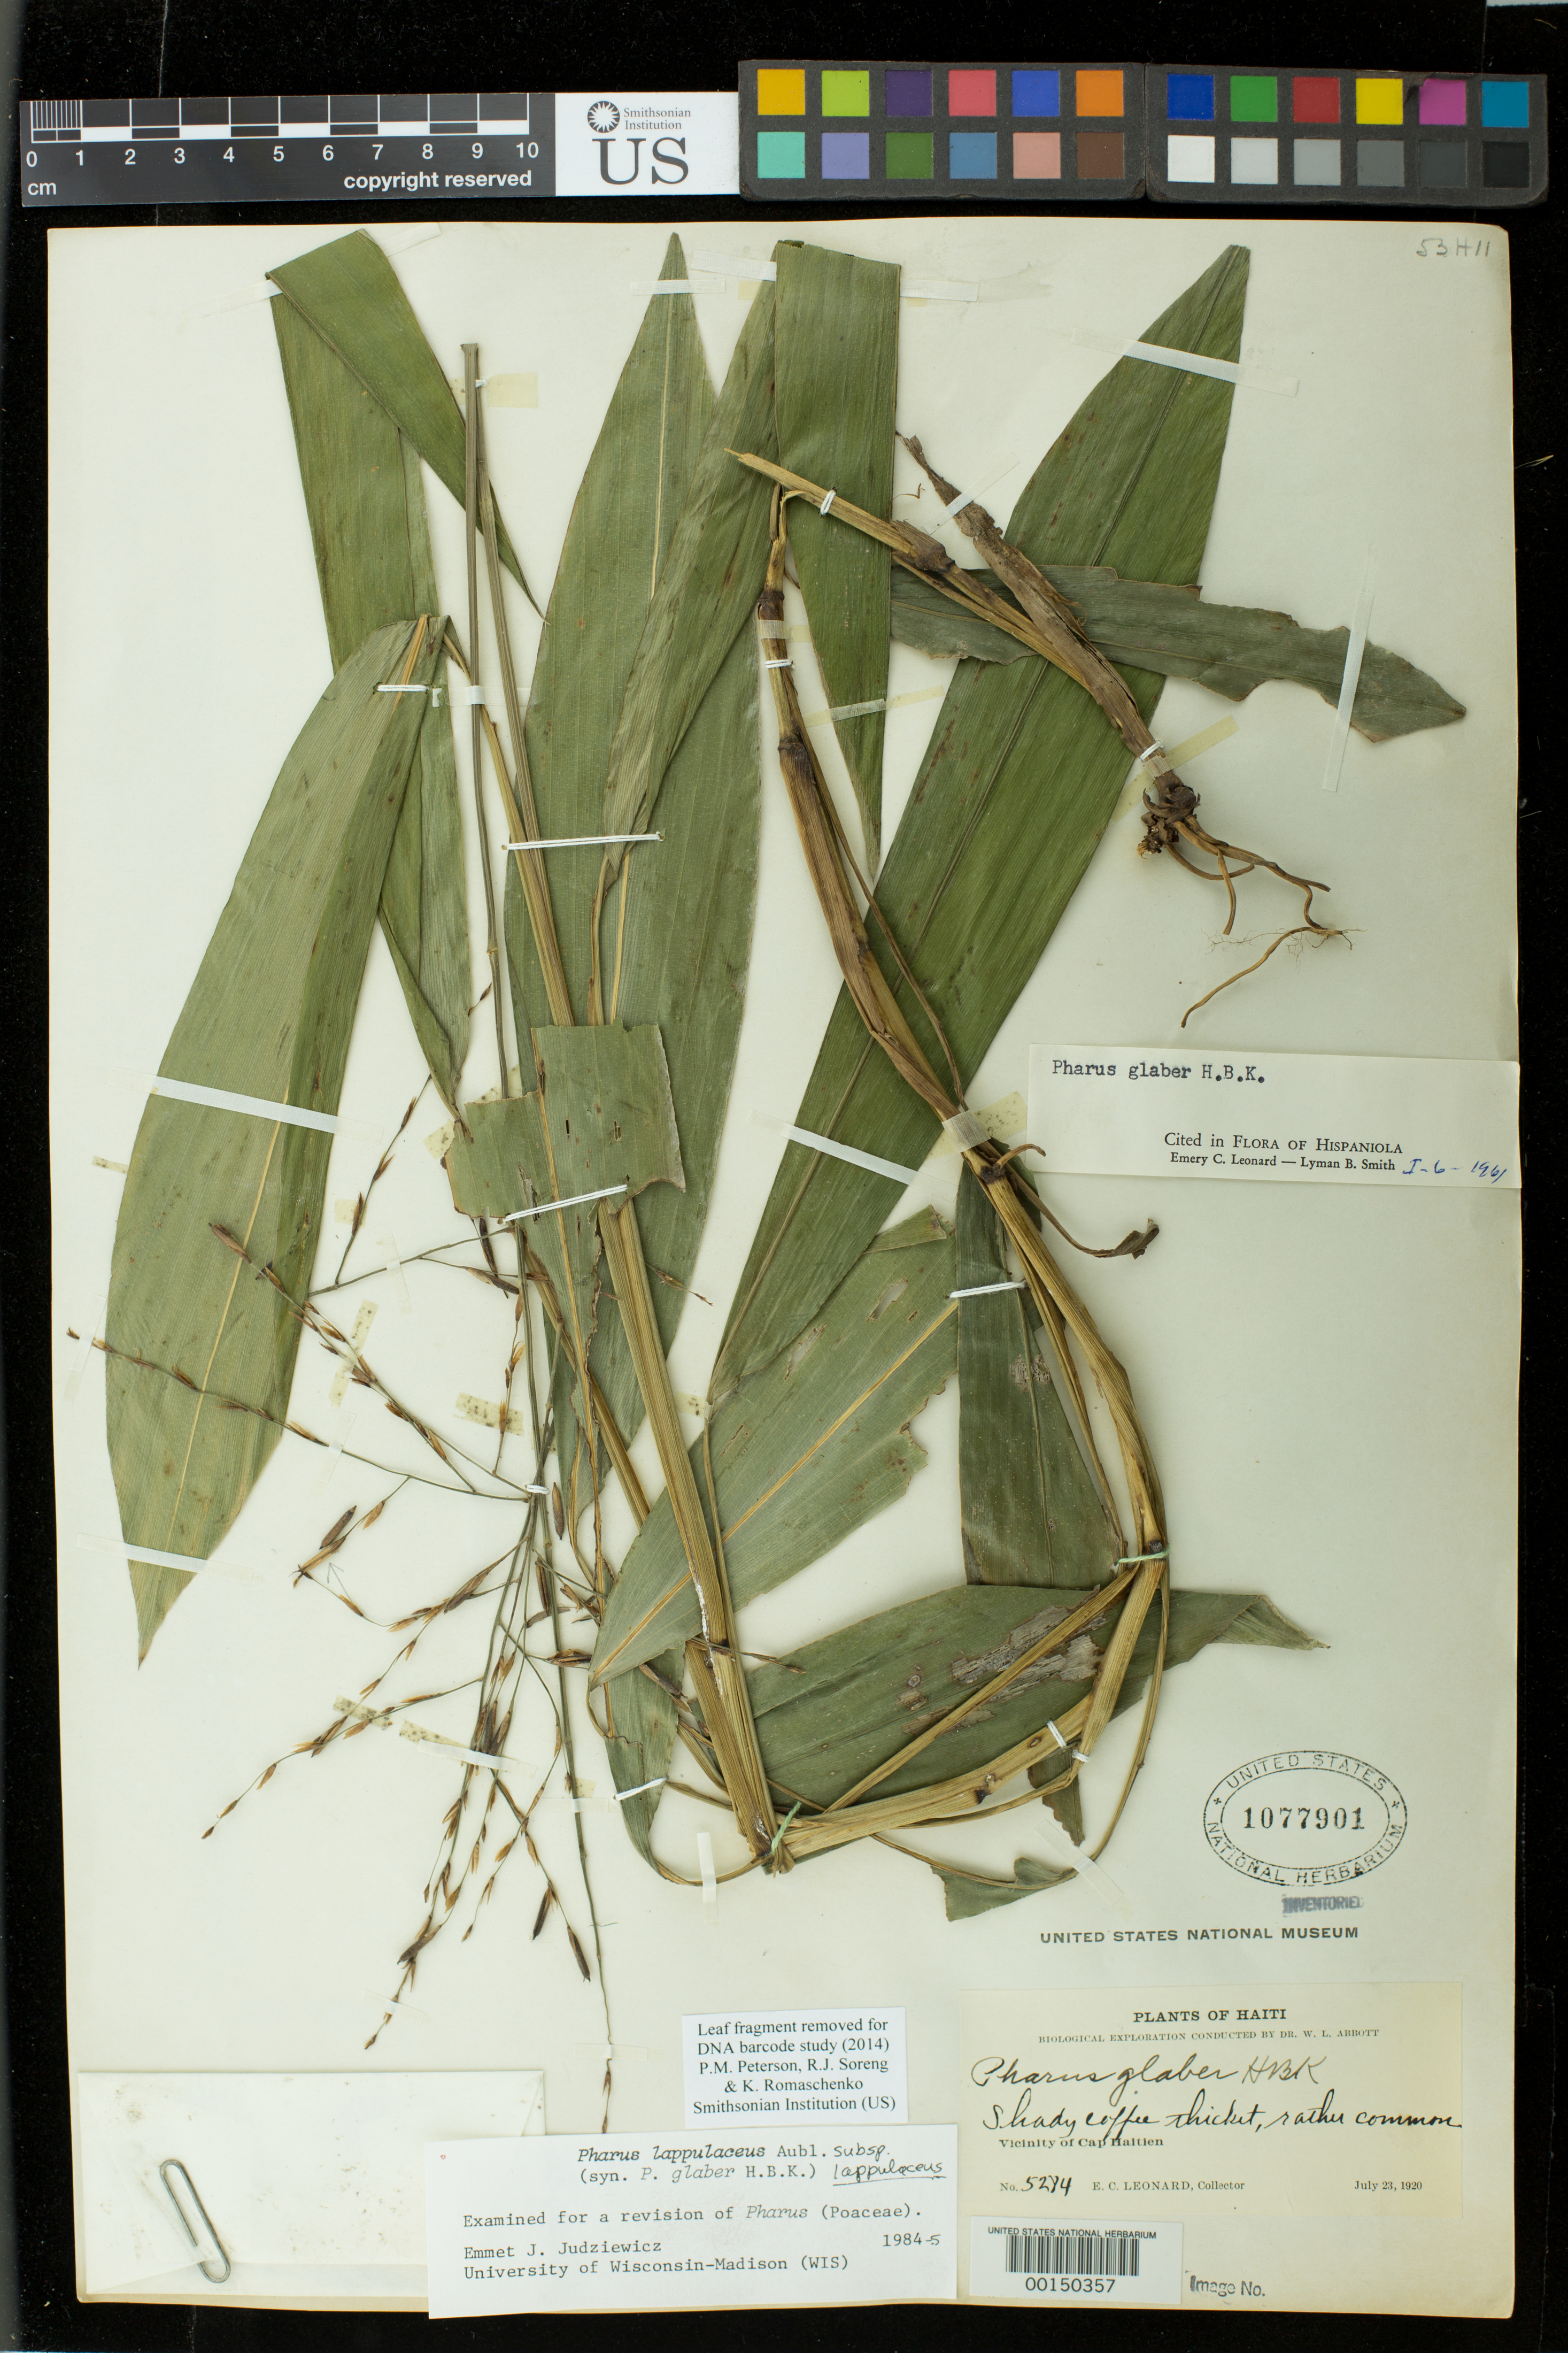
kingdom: Plantae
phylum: Tracheophyta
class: Liliopsida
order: Poales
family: Poaceae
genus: Pharus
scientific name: Pharus lappulaceus subsp. lappulaceus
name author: Aubl.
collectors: E. C. Leonard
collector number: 5284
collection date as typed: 23 Jul 1920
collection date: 1920-07-23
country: Haiti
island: Hispaniola Island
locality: Cap haitien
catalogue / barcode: US 1077901